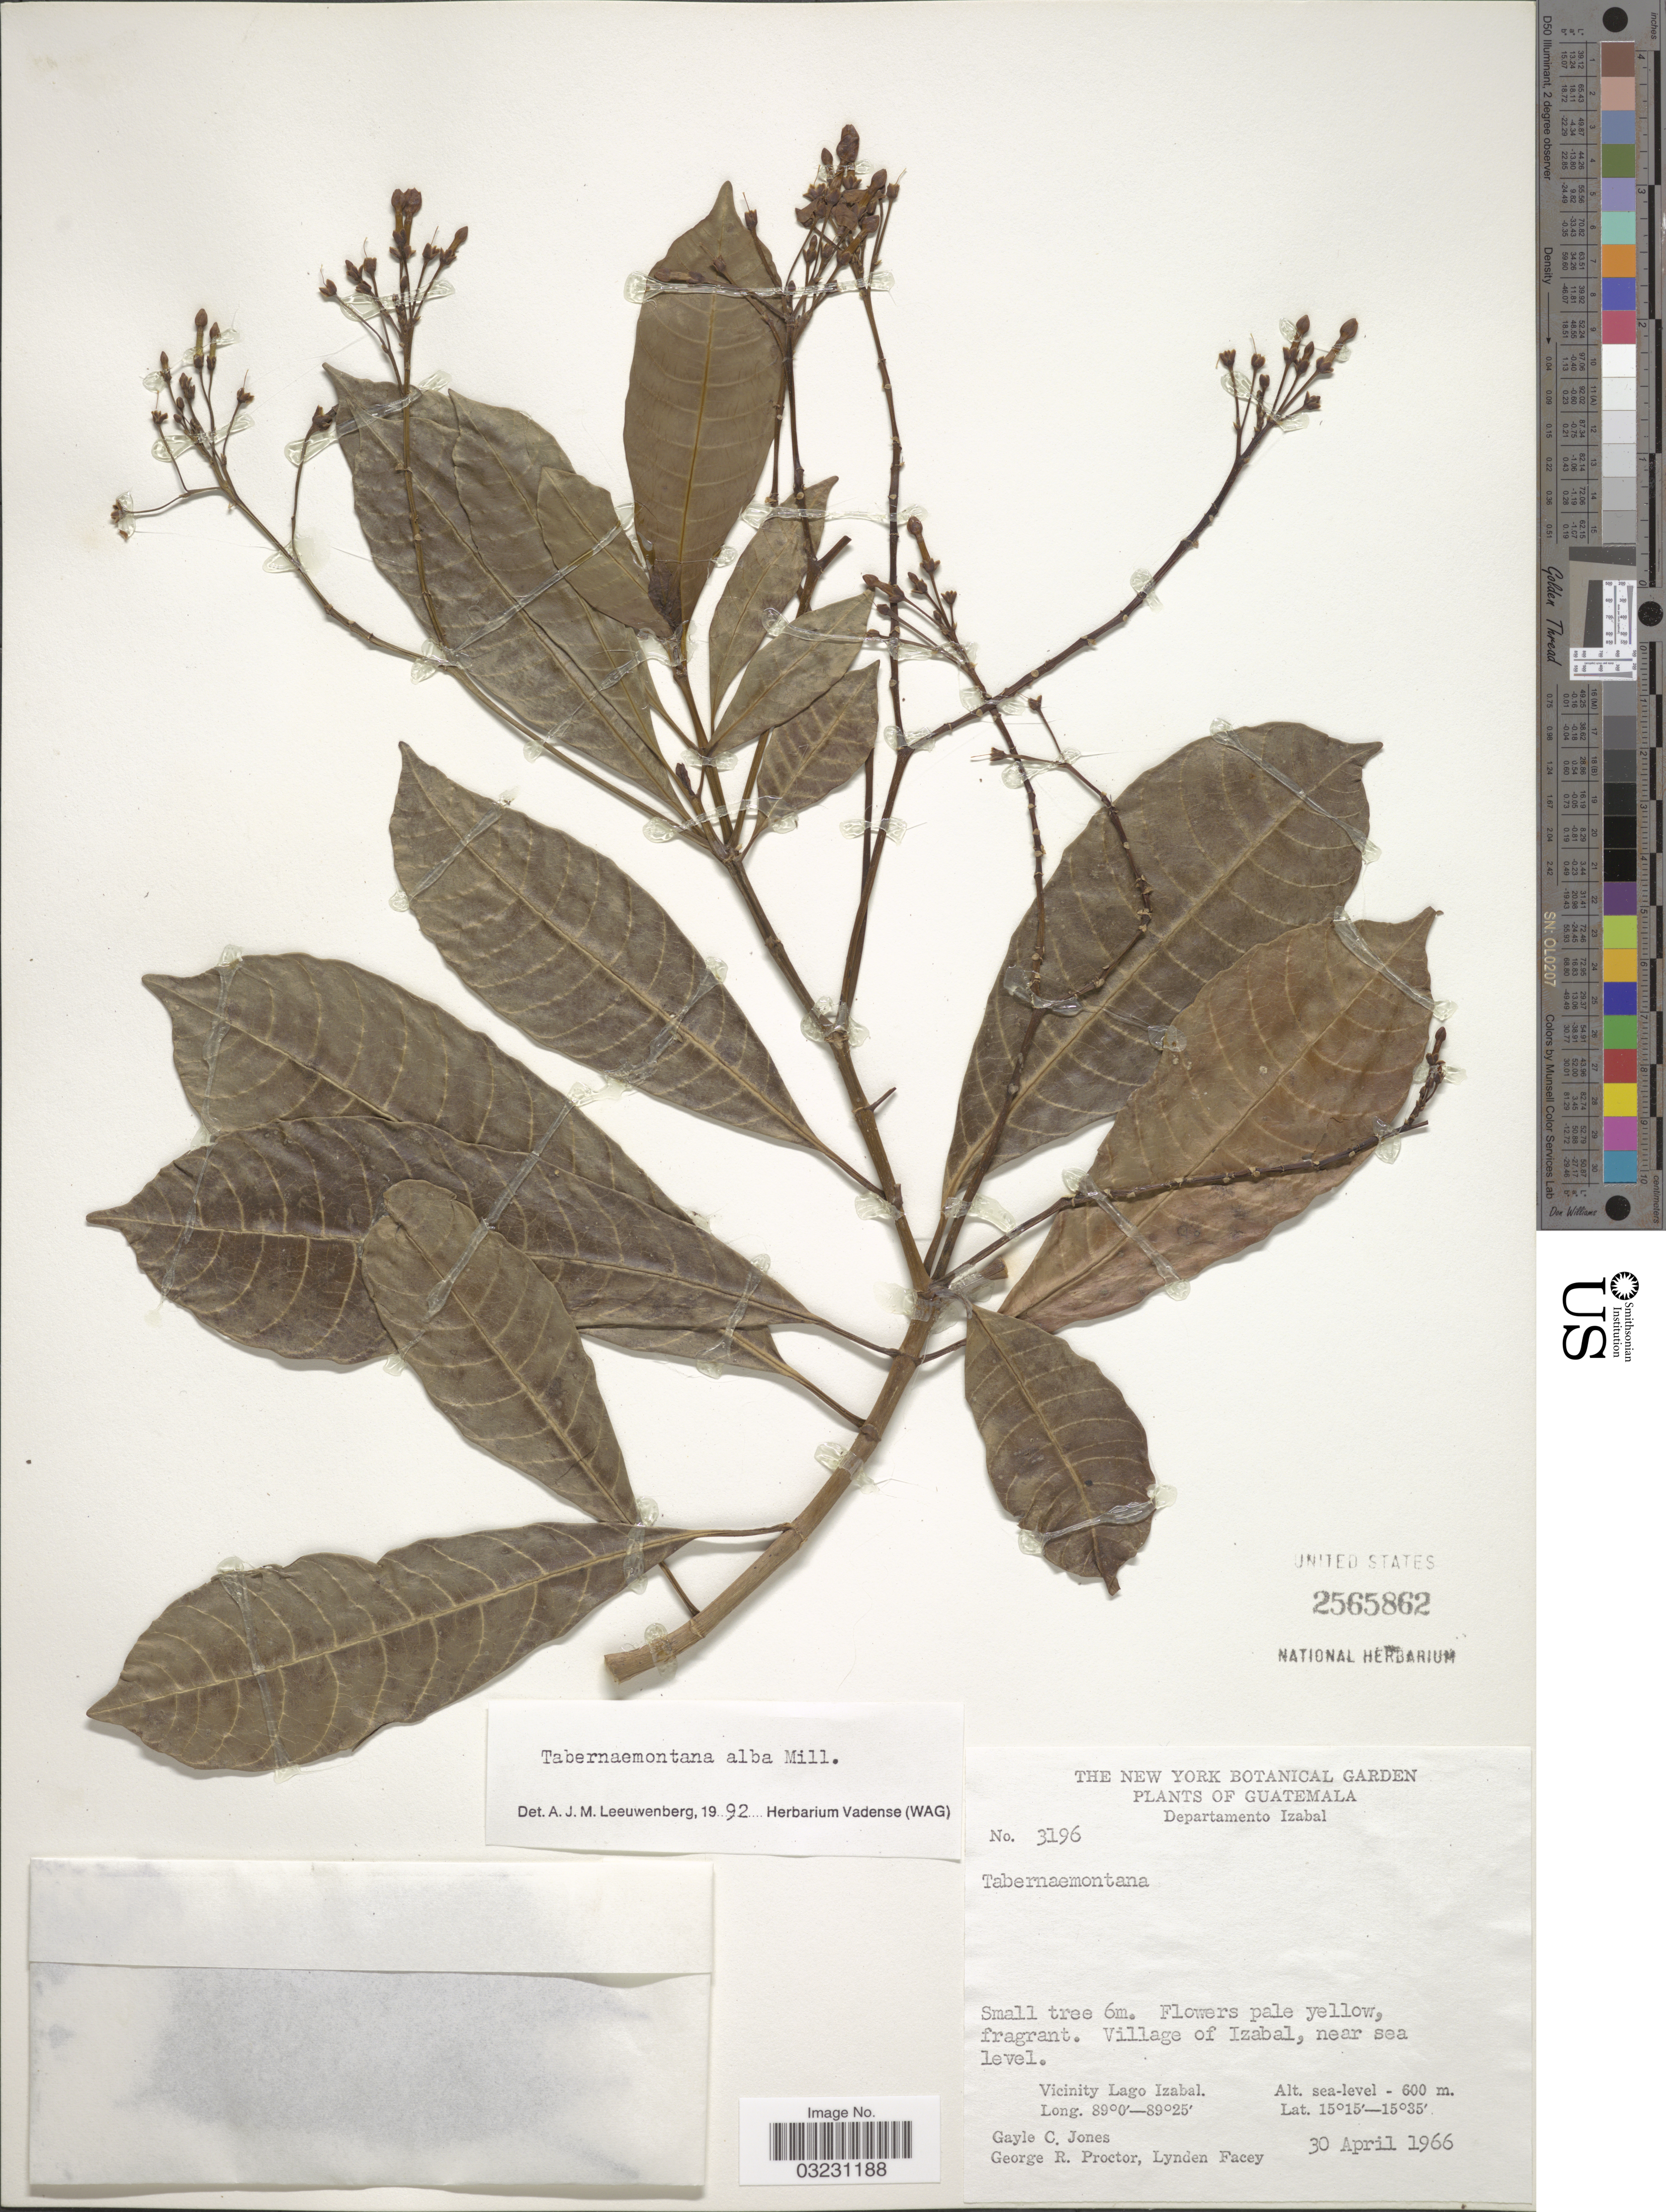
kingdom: Plantae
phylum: Tracheophyta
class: Magnoliopsida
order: Gentianales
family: Apocynaceae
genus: Tabernaemontana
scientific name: Tabernaemontana alba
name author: Mill.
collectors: G. C. Jones, G. R. Proctor & L. Facey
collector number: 3196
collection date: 1966-04-30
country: Guatemala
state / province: Izabal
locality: Departamento Izabal. Vicinity of Lago Izabal. Village of Izabal.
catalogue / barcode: US 2565862